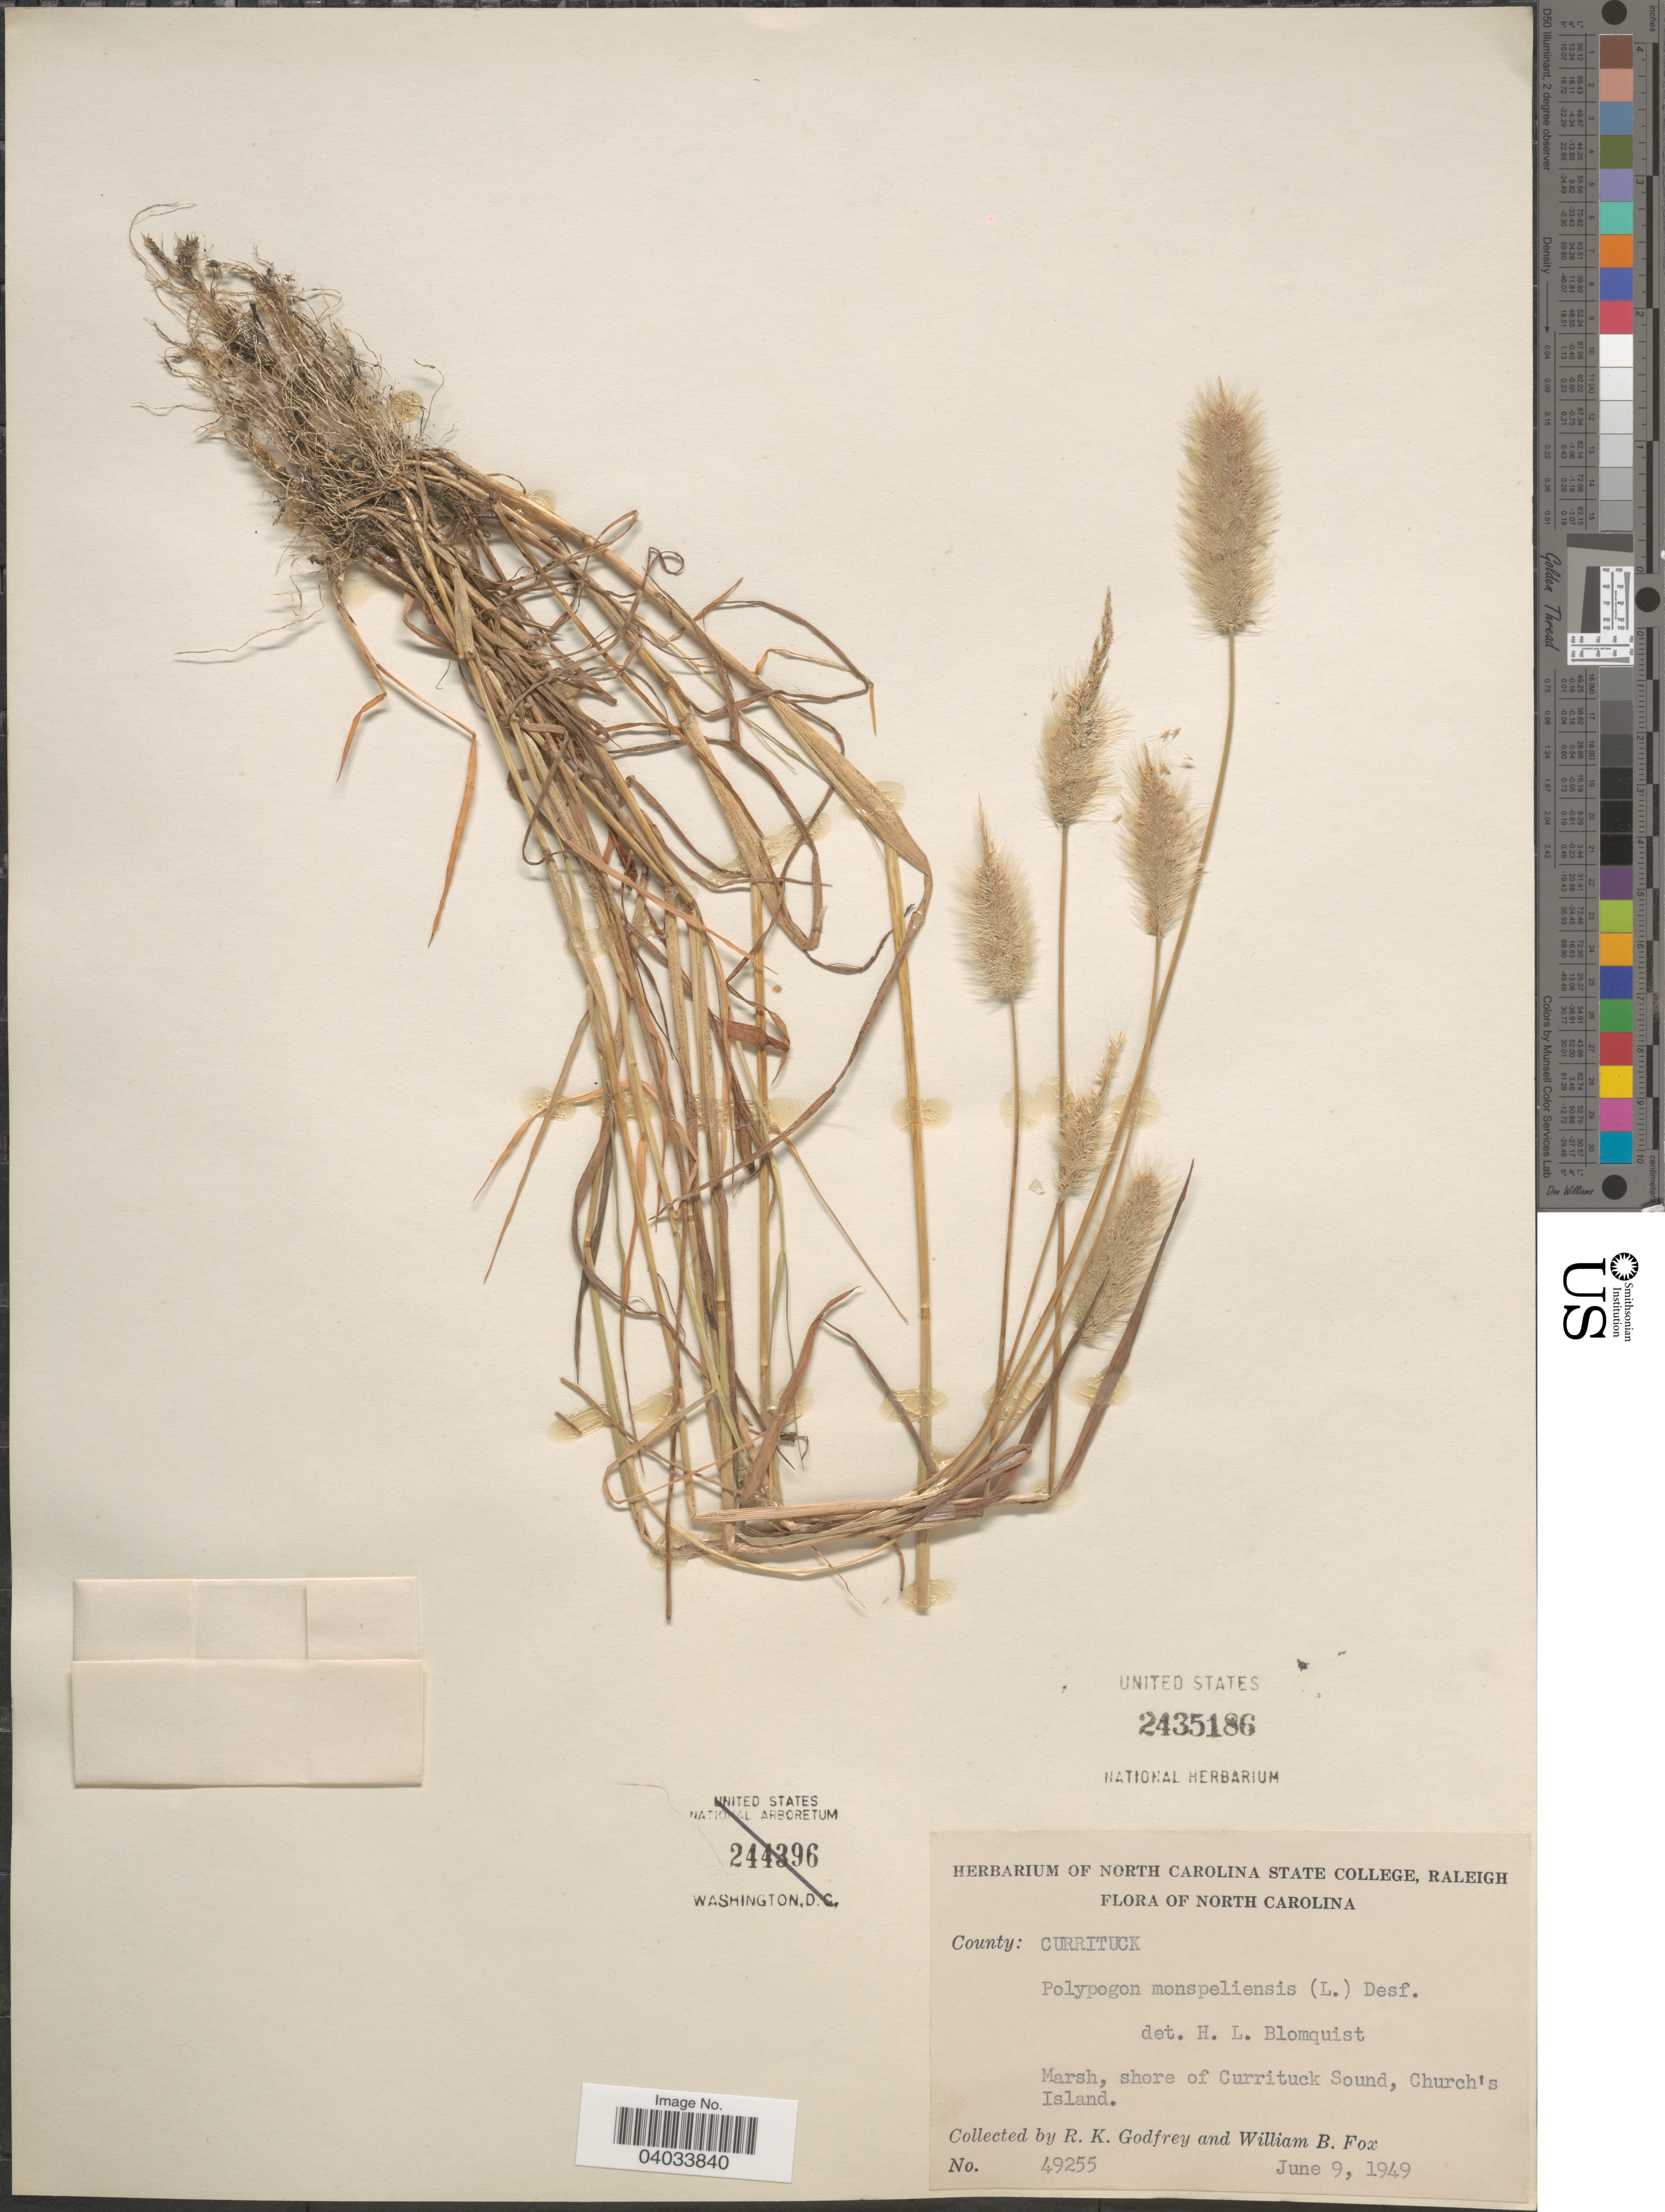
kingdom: Plantae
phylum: Tracheophyta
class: Liliopsida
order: Poales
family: Poaceae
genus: Polypogon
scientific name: Polypogon monspeliensis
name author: (L.) Desf.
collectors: R. K. Godfrey & W. B. Fox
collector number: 49255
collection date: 1949-06-09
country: United States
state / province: North Carolina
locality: County: Currituck. Shore of Currituck Sound, Church's Island.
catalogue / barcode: US 2435186